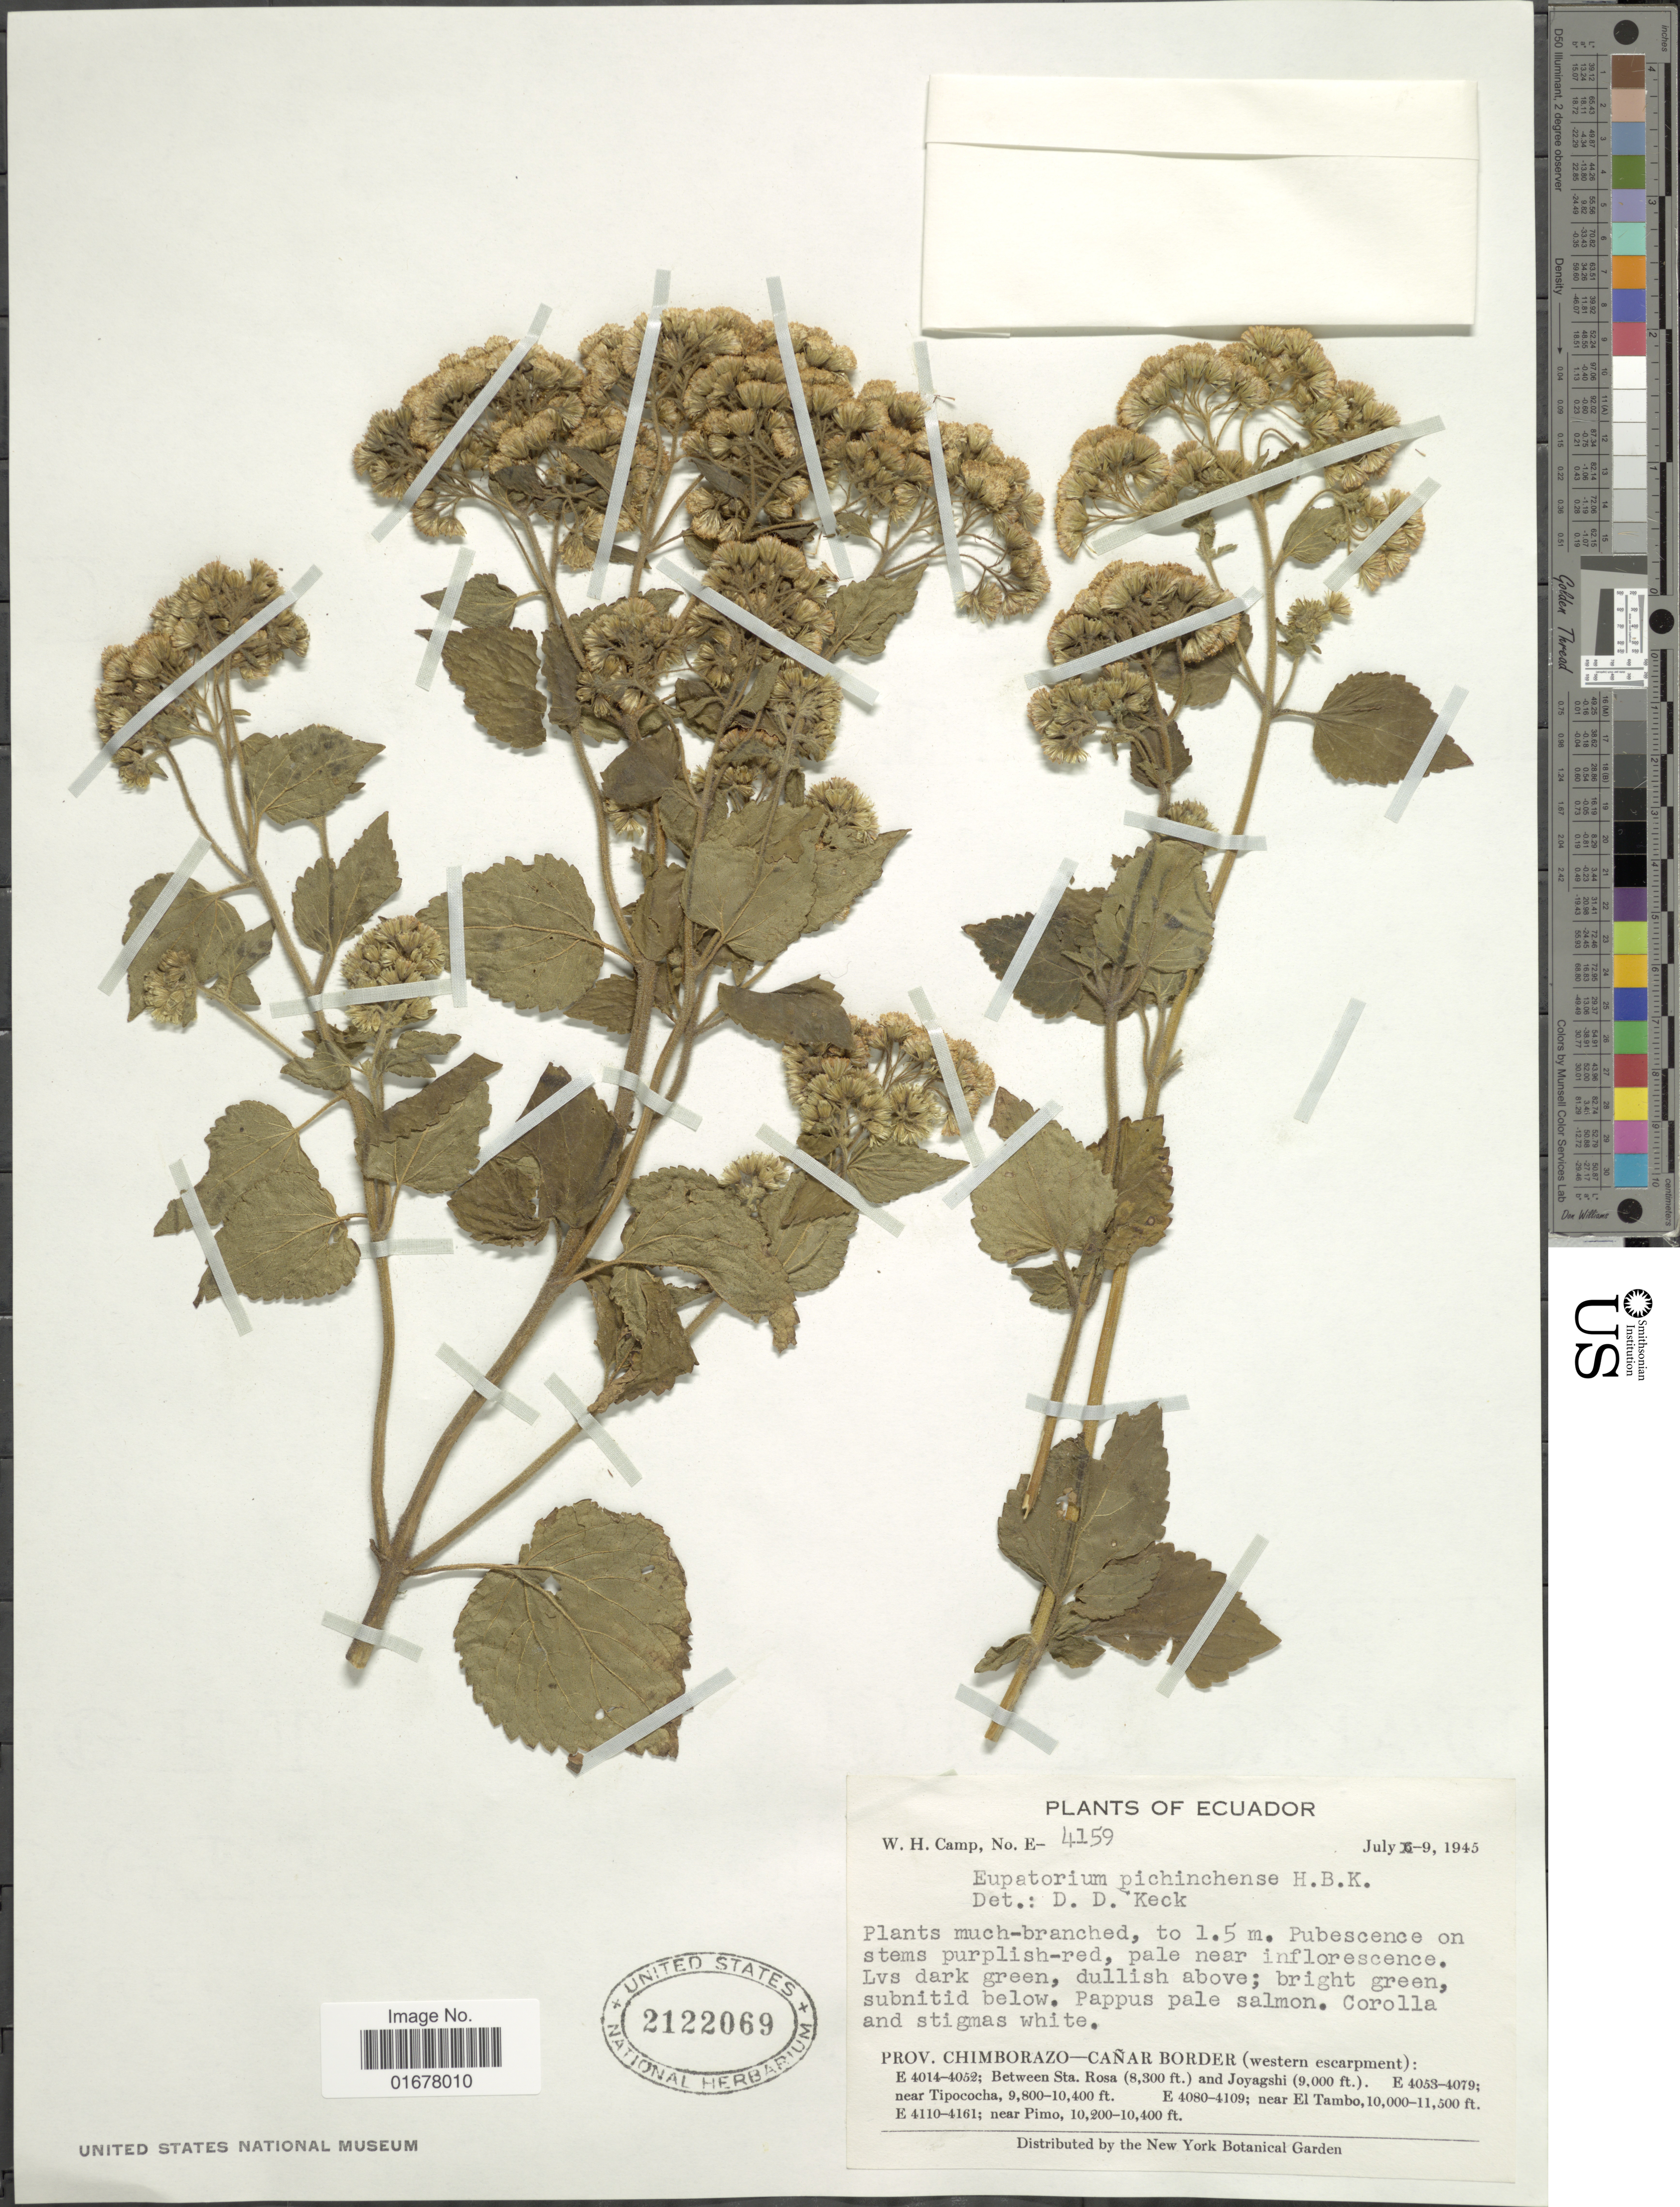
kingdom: Plantae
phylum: Tracheophyta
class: Magnoliopsida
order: Asterales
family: Asteraceae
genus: Ageratina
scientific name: Ageratina pichinchensis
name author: (Kunth) R.M. King & H. Rob.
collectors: W. H. Camp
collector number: E-4159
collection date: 1945-07-09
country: Ecuador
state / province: Chimborazo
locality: Prov. Chimborazo-Canar Border (western escarpment): E 4014-4052; Between Sta. Rosa and Joyagshi, E 4053-4079 near Tipococha, , E 4080-4109 near El Tambo, E 4110-4161 , near Pimo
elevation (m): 2530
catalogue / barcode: US 2122069